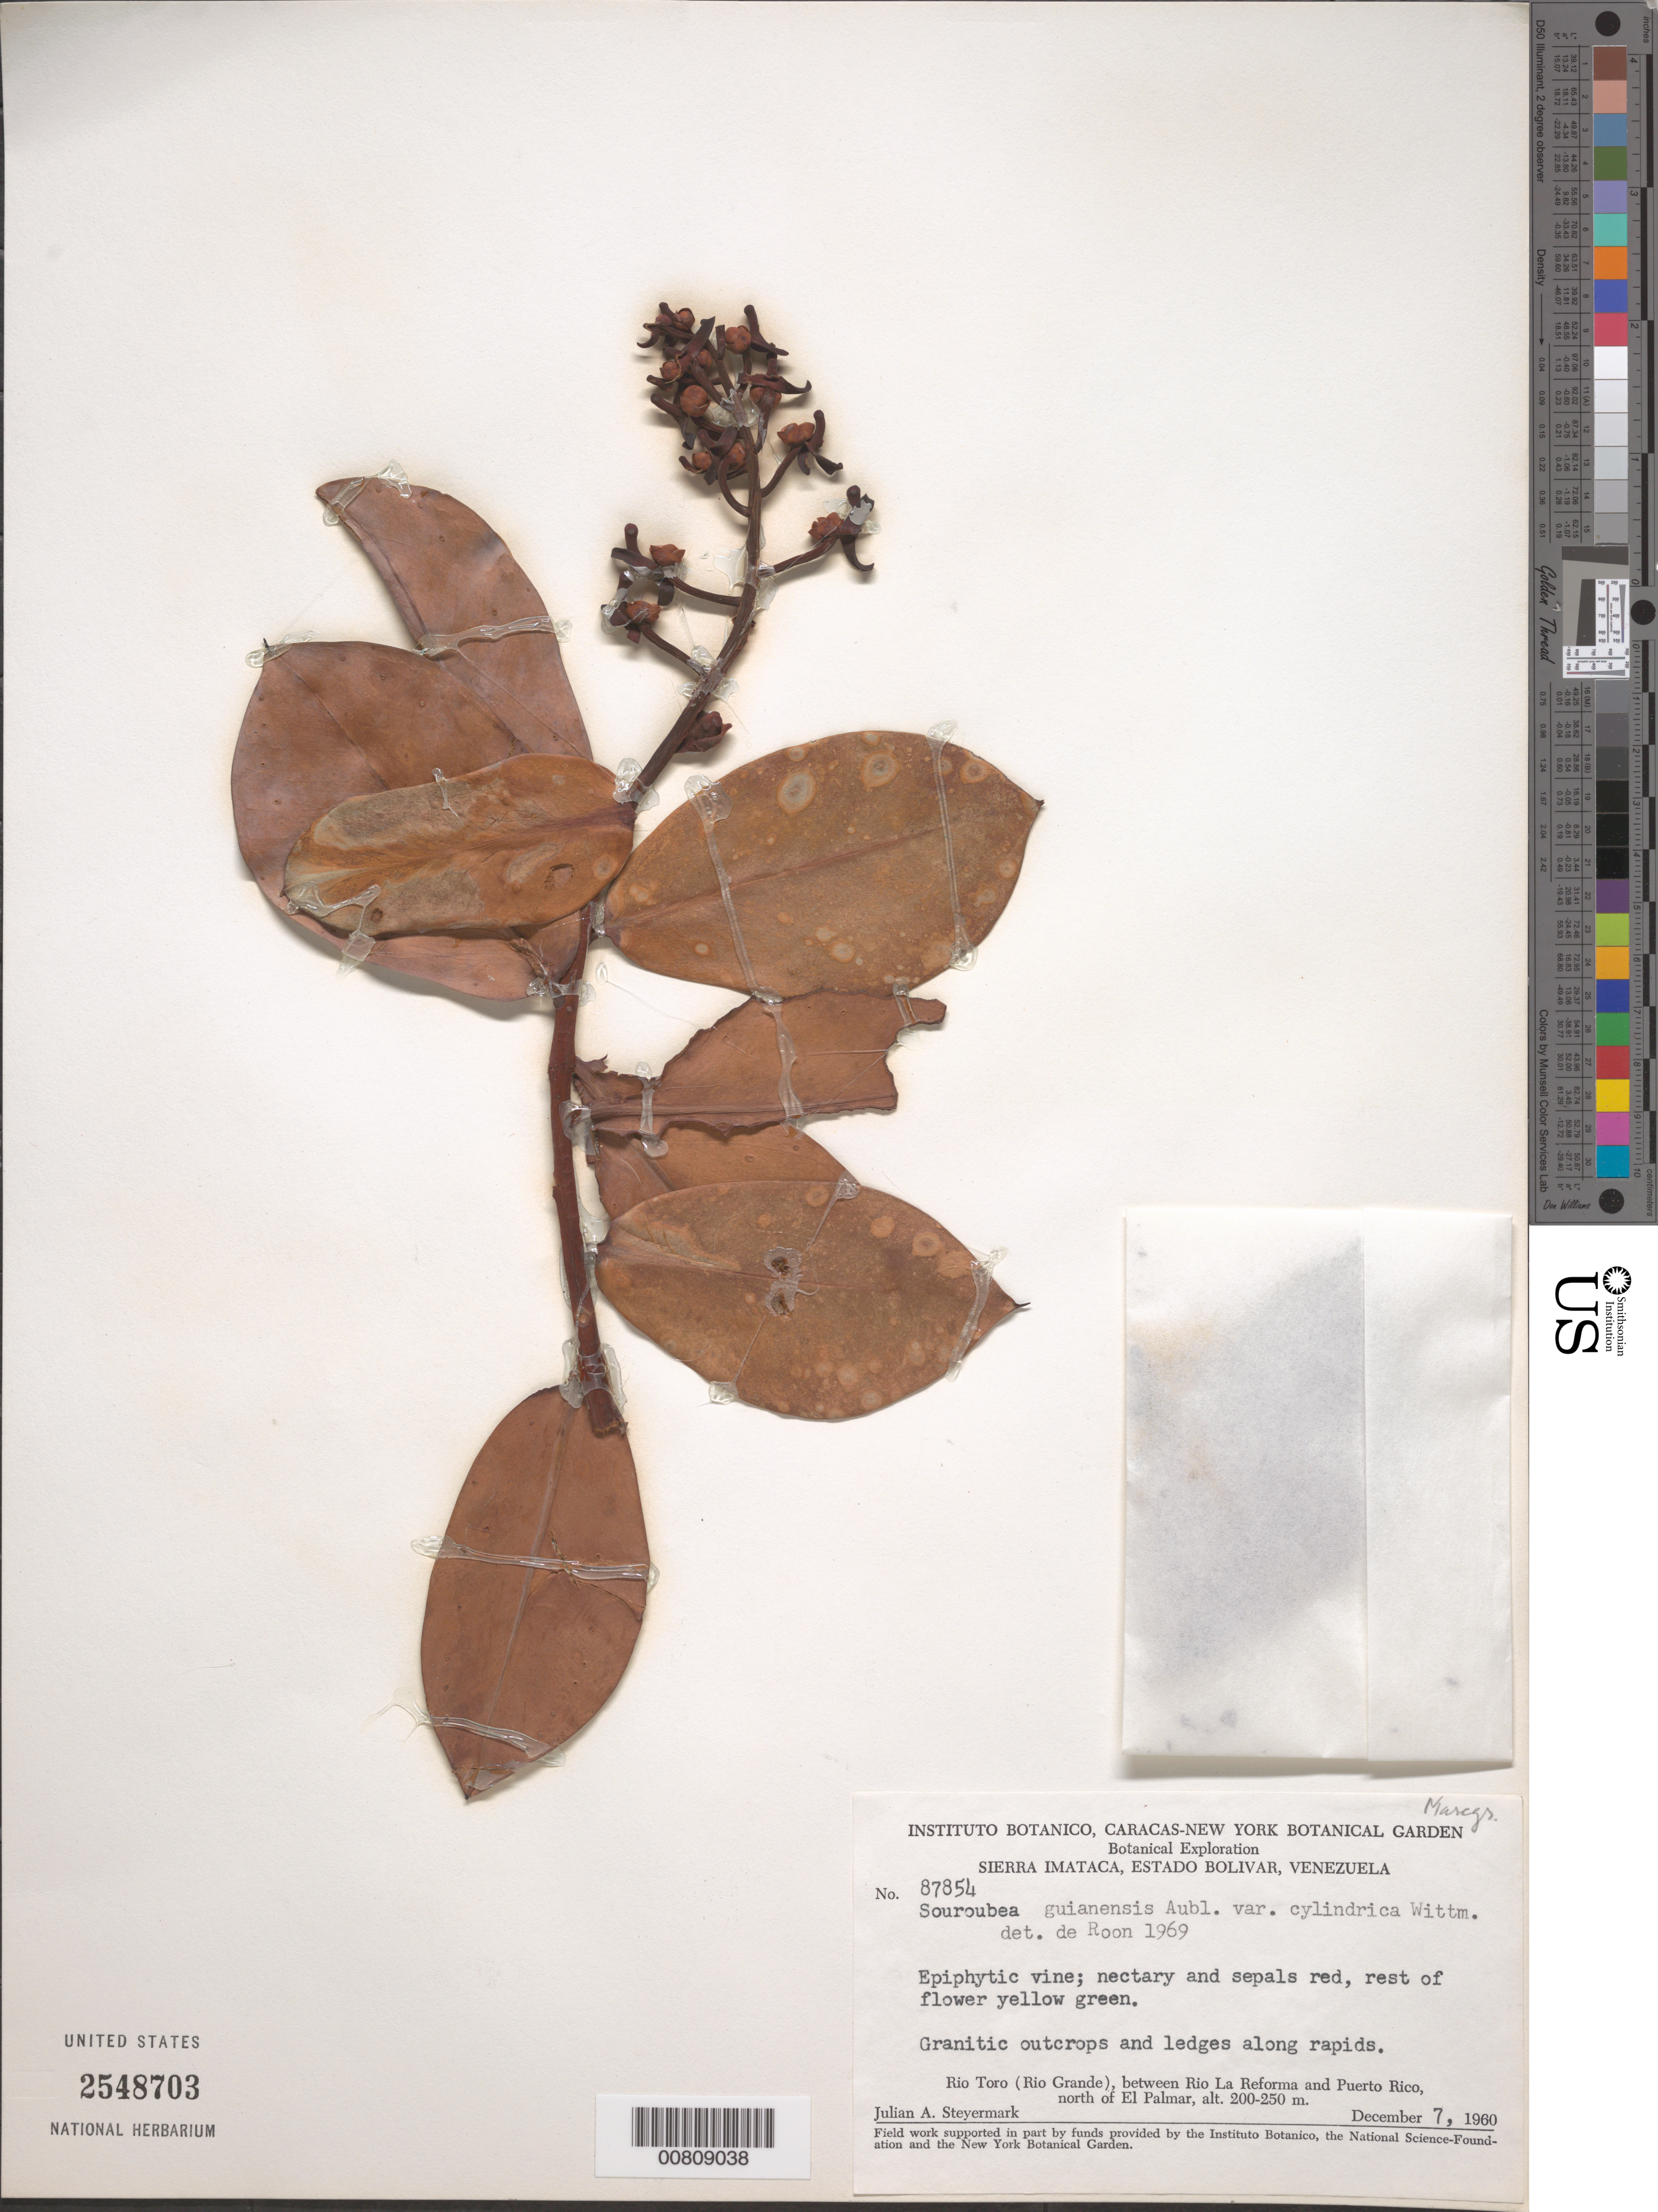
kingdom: Plantae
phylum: Tracheophyta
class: Magnoliopsida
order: Ericales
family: Marcgraviaceae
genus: Souroubea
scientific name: Souroubea guianensis var. cylindrica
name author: (Wittm.) de Roon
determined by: de Roon, A. C.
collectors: J. Steyermark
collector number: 87854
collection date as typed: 7-Dec-60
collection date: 1960-12-07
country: Venezuela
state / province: Bolívar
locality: Sierra Imataca; Río Toro (Río Grande), between Río La Reforma and Puerto Rico, N of El Palmar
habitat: Granitic outcrops & ledges along rapids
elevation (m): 200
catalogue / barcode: US 2548703